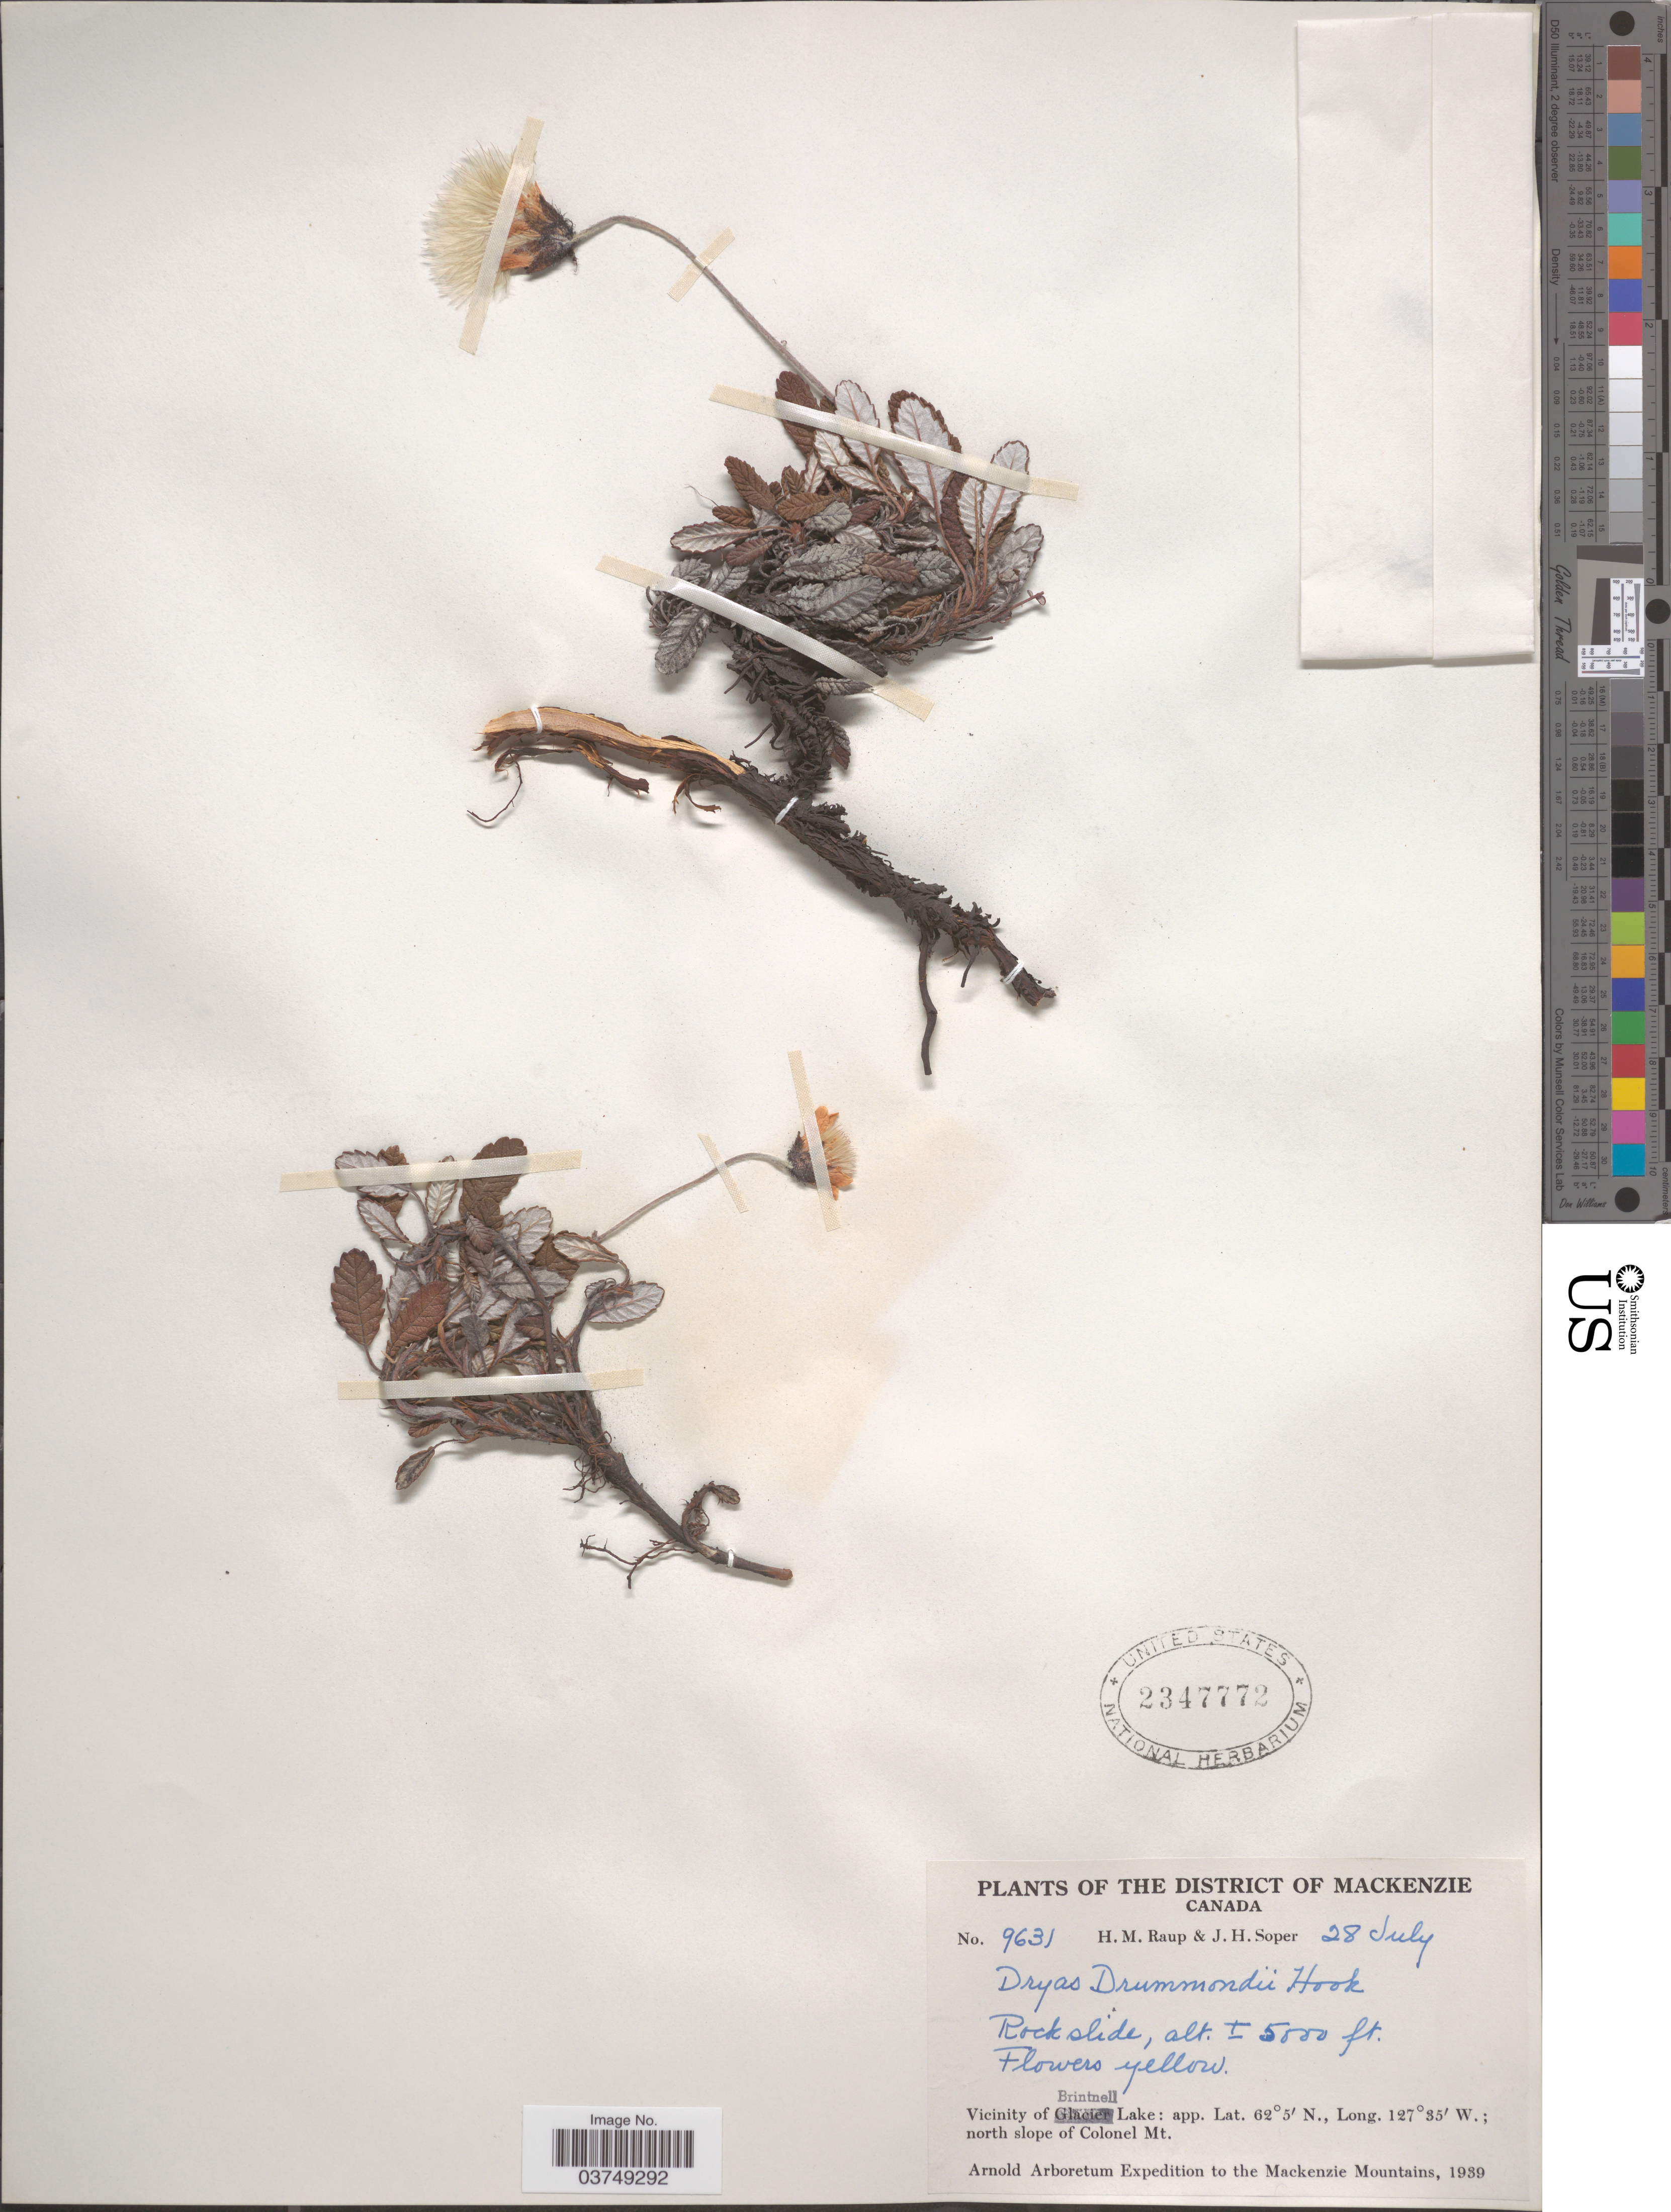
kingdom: Plantae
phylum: Tracheophyta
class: Magnoliopsida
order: Rosales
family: Rosaceae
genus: Dryas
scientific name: Dryas drummondii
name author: Hook. & Richardson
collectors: H. Raup & J. H. Soper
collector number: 9631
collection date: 1939-07-28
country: Canada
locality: The District of Mackenzie. Vicinity of Brintnell Lake: north slope of Colonel Mt. The Mackenzie Mountains.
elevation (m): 1524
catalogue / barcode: US 2347772